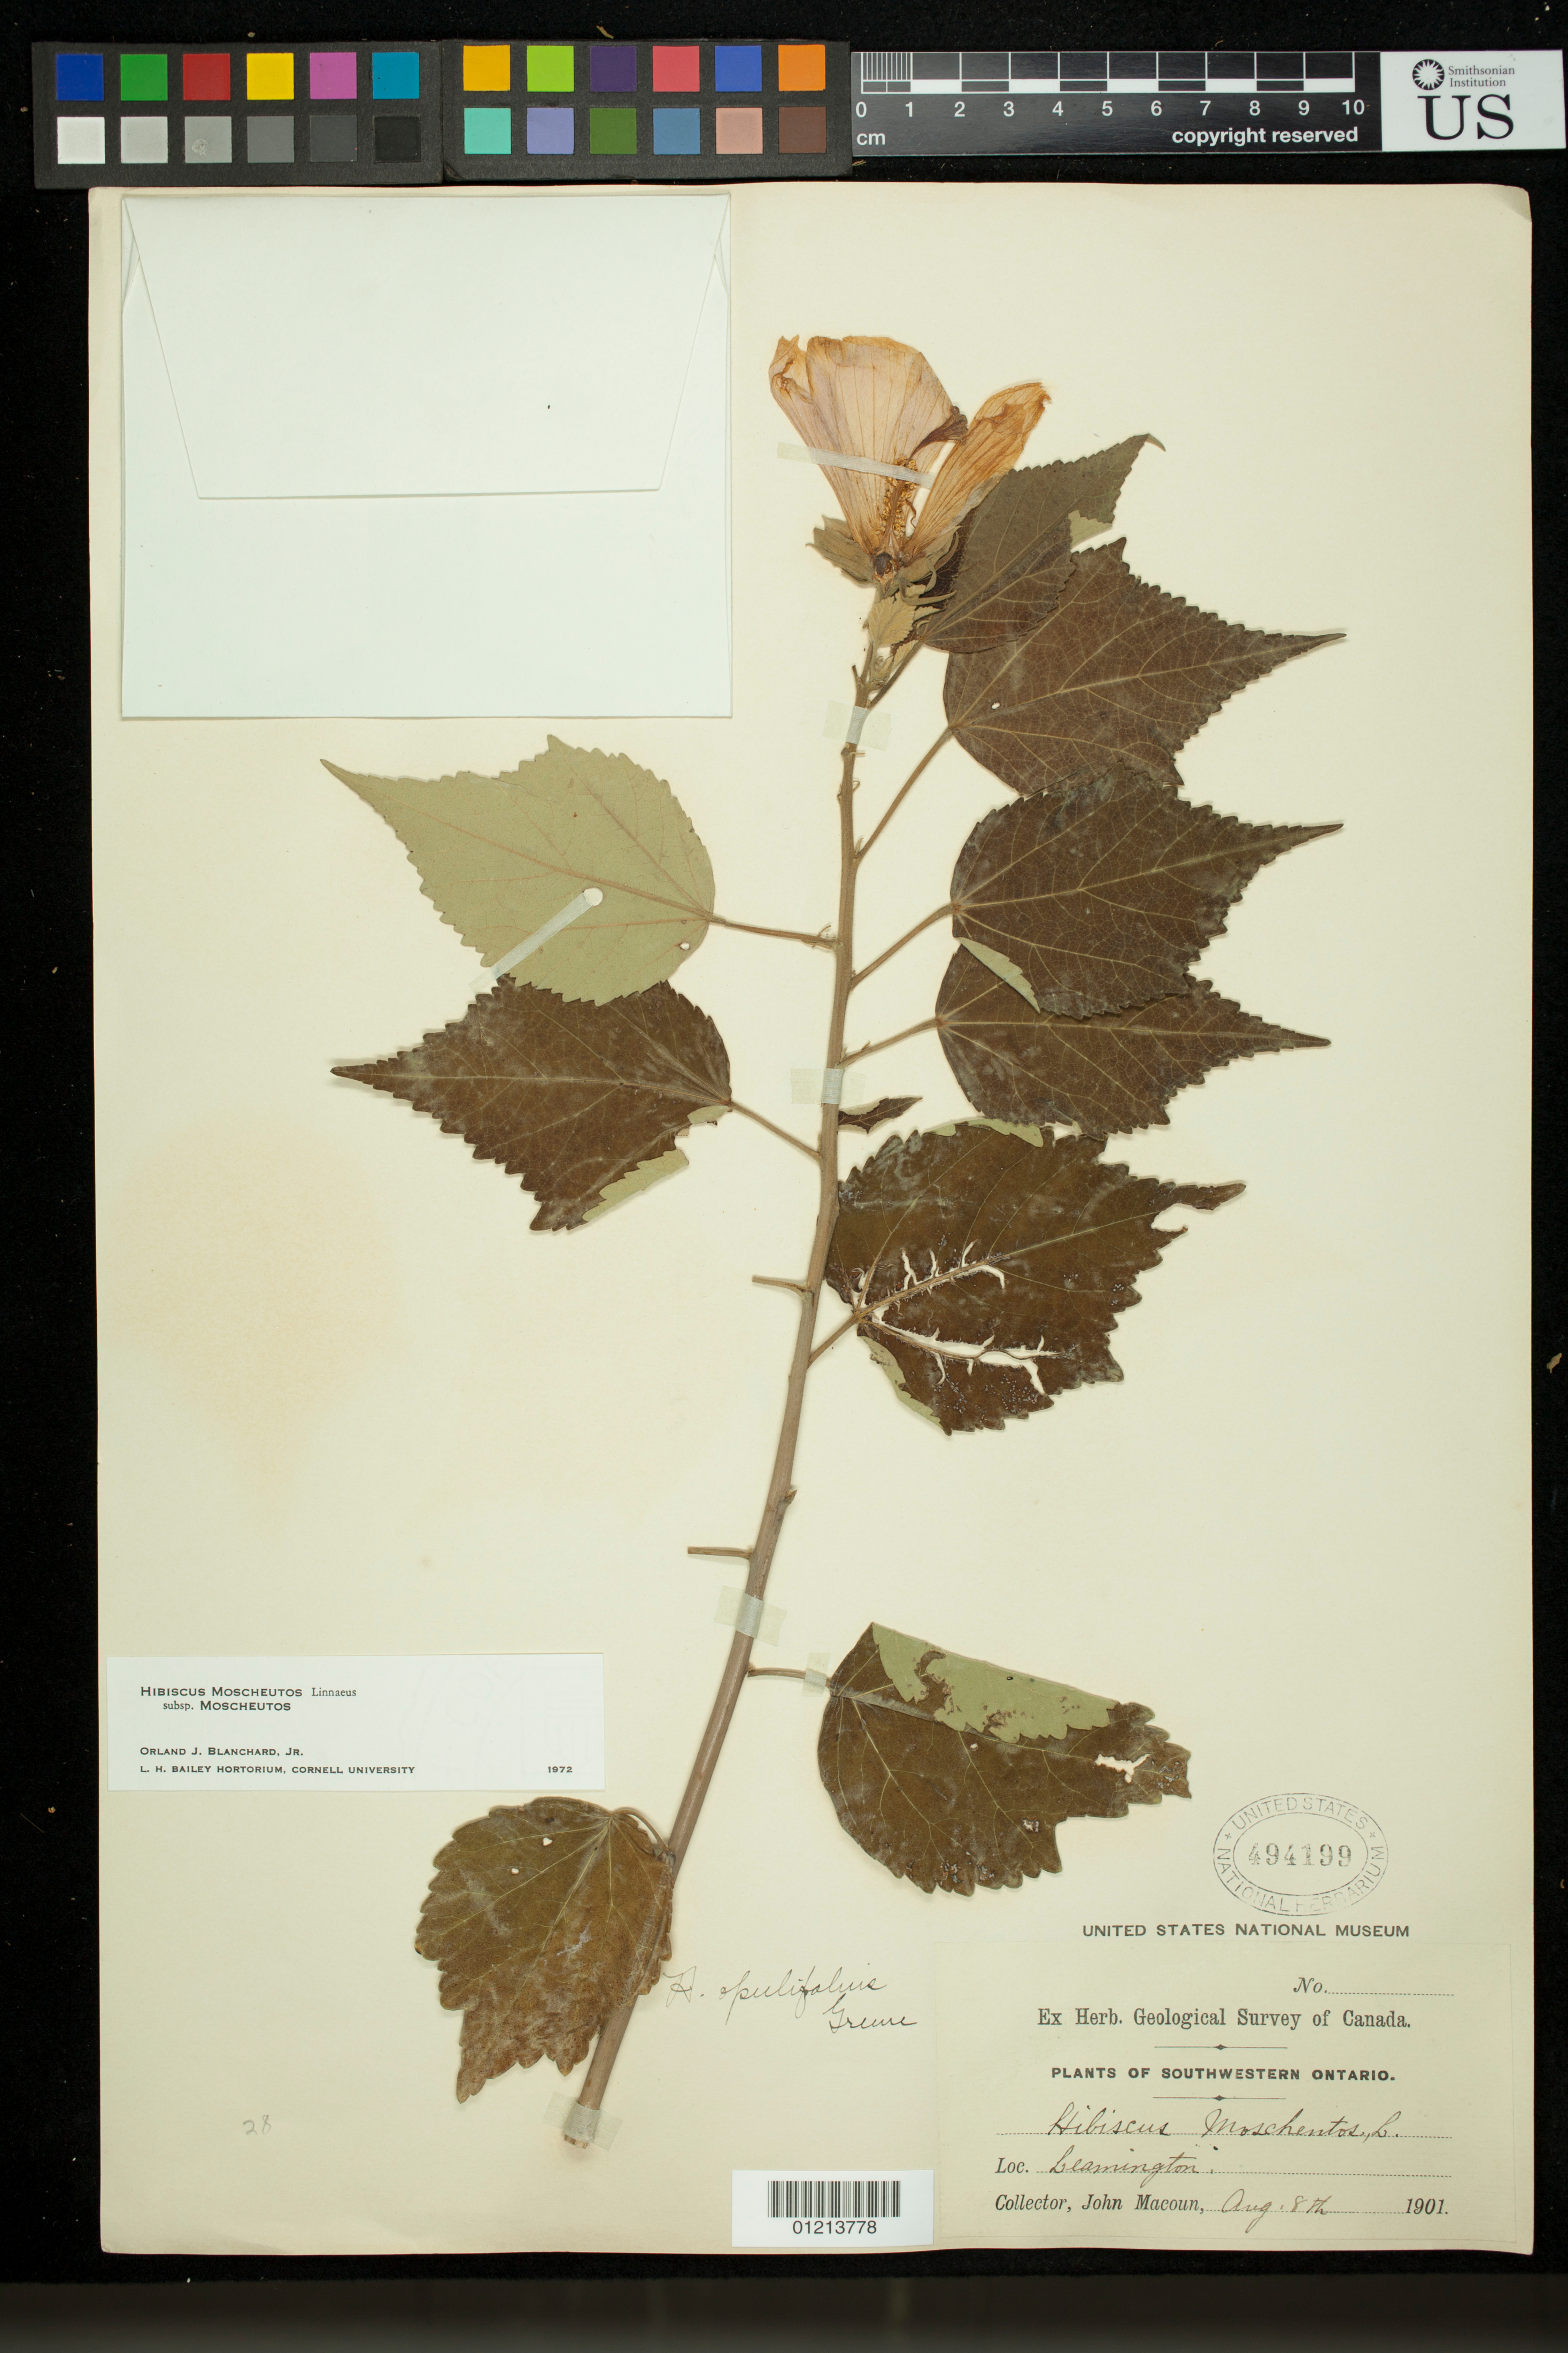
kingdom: Plantae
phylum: Tracheophyta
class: Magnoliopsida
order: Malvales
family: Malvaceae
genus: Hibiscus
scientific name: Hibiscus moscheutos subsp. moscheutos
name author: L.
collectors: J. Macoun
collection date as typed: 08 Aug 1901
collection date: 1901-08-08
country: Canada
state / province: Ontario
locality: Southwestern Ontario: Leamington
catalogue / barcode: US 494199